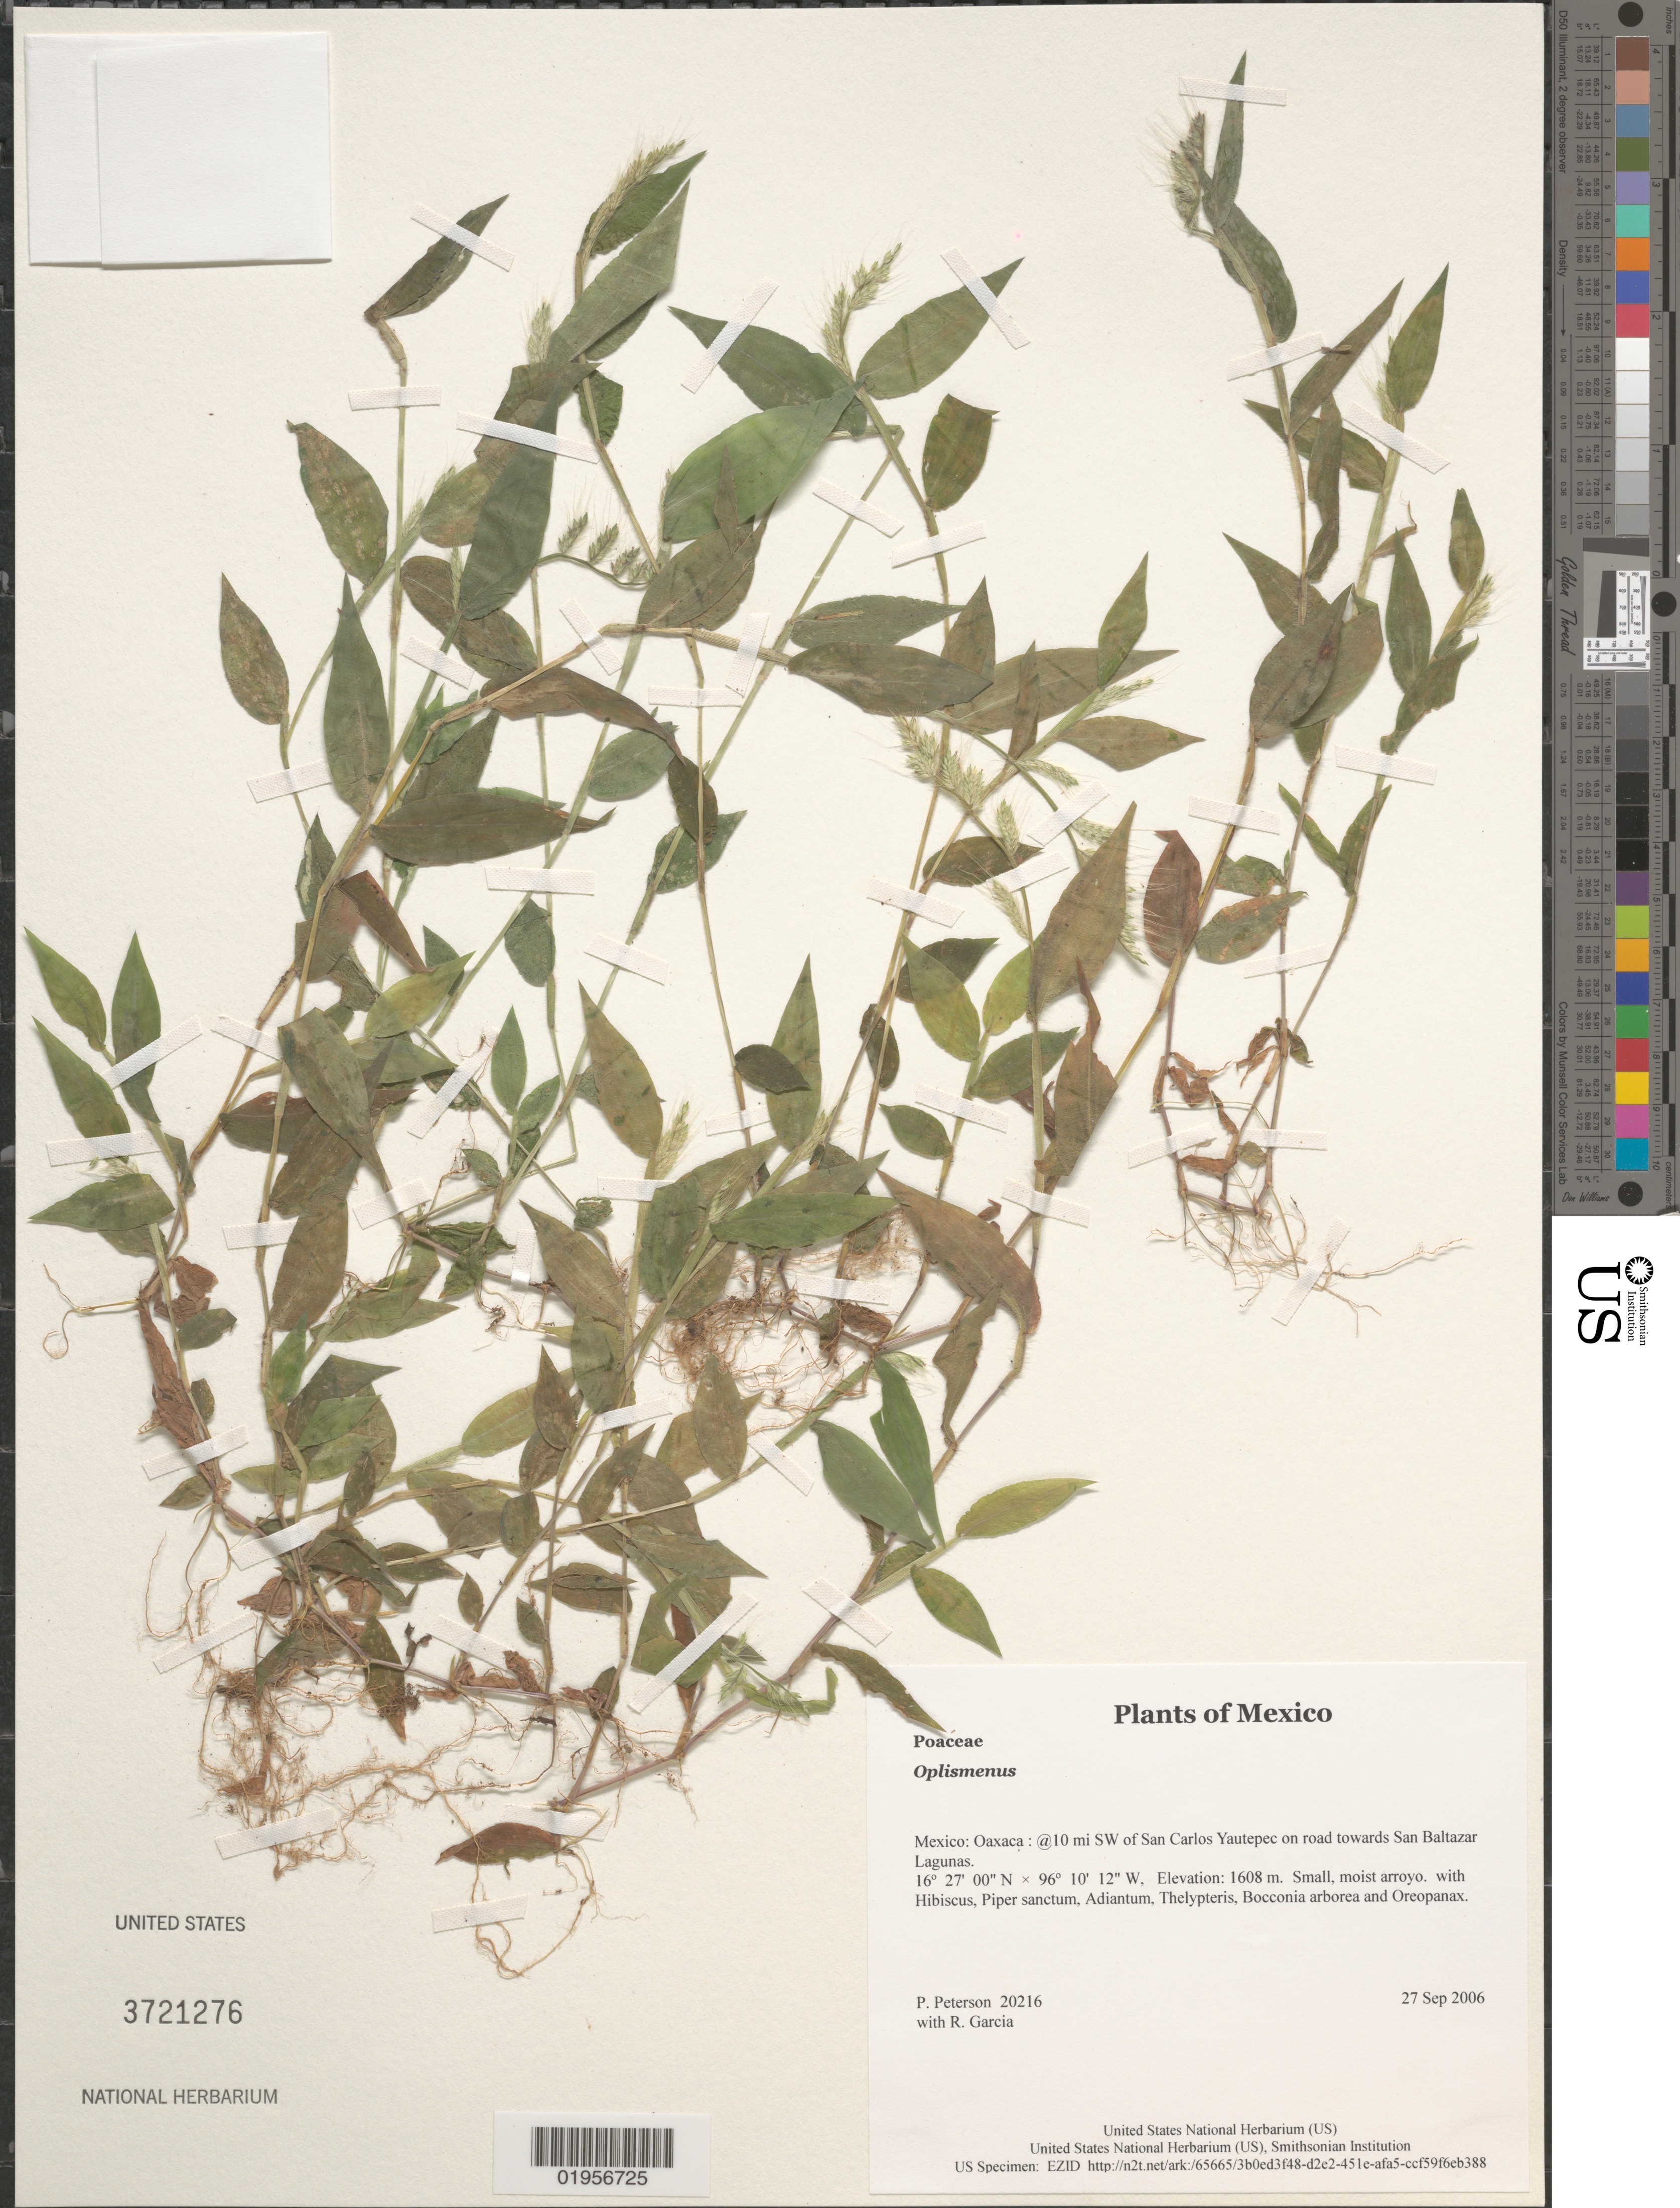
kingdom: Plantae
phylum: Tracheophyta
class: Liliopsida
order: Poales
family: Poaceae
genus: Oplismenus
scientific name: Oplismenus sp.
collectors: P. M. Peterson & R. Garcia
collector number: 20216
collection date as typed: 27 Sep 2006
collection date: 2006-09-27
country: Mexico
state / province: Oaxaca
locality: @10 mi SW of San Carlos Yautepec on road towards San Baltazar Lagunas.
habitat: Small, moist arroyo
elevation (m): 1608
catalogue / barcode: US 3721276